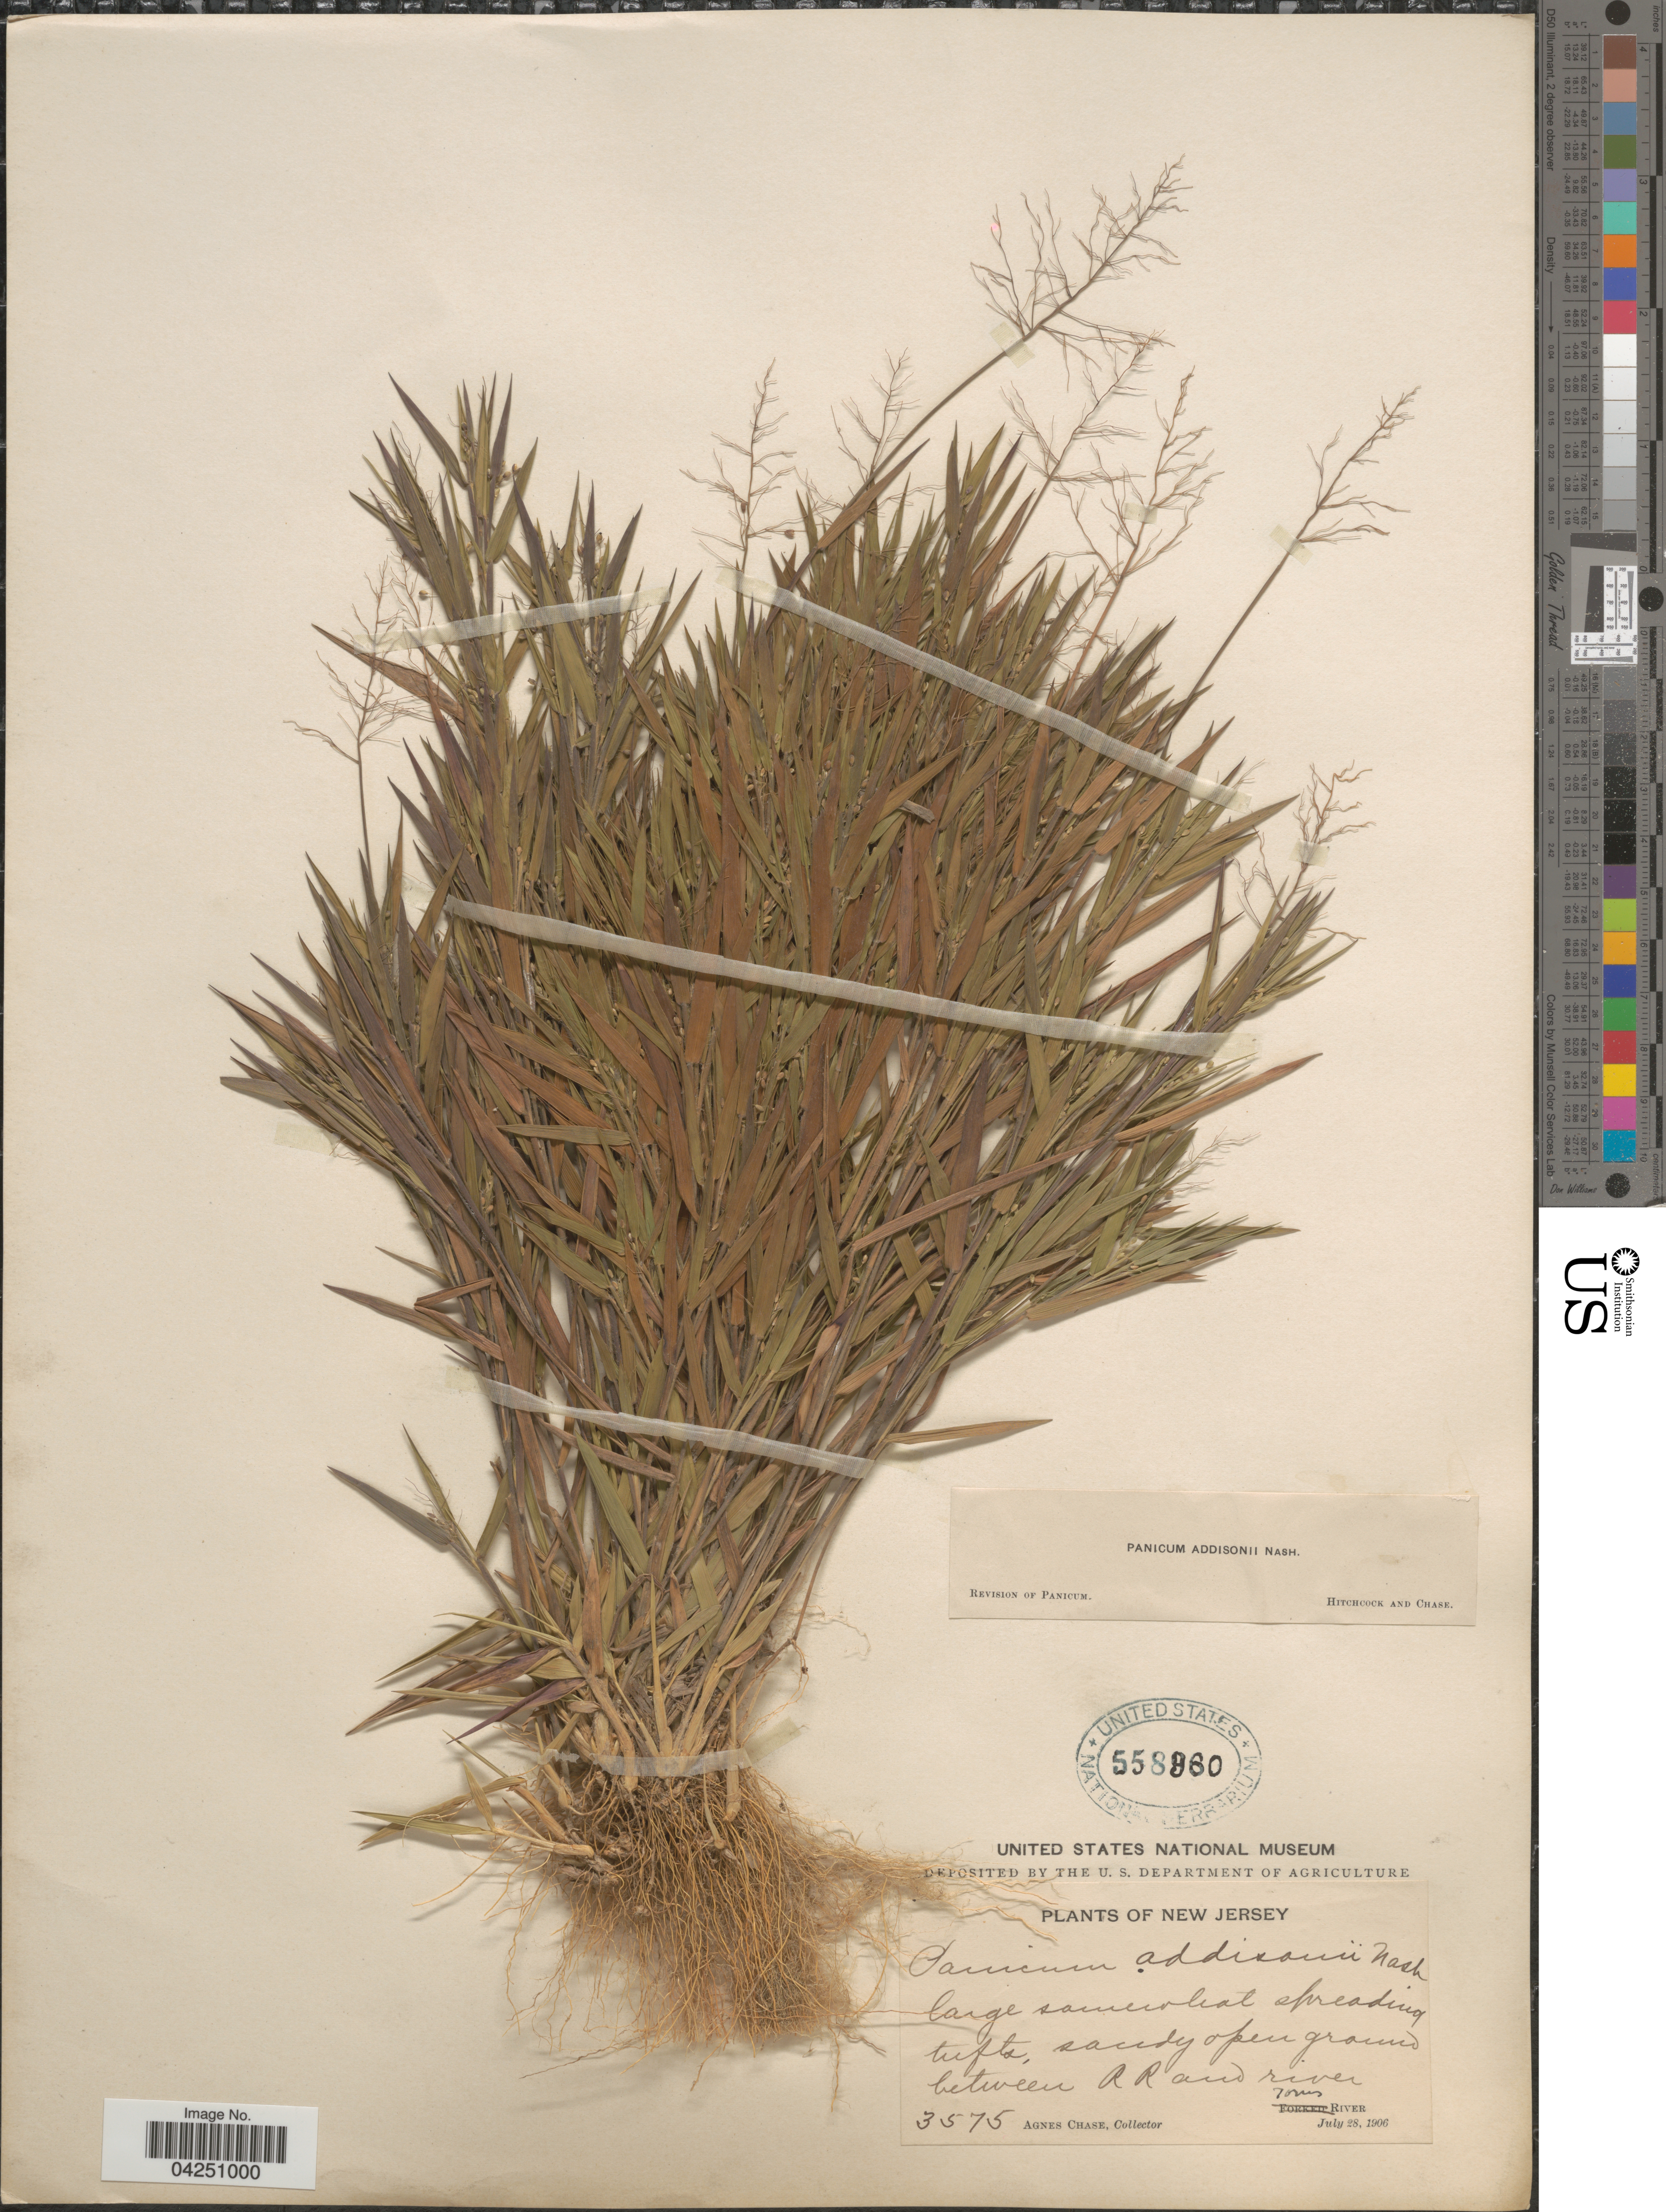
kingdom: Plantae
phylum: Tracheophyta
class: Liliopsida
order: Poales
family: Poaceae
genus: Dichanthelium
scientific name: Dichanthelium acuminatum var. acuminatum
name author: (Sw.) Gould & C.A. Clark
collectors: A. Chase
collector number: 3575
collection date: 1906-07-28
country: United States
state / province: New Jersey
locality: Sandy open ground between RR and river. Toms River.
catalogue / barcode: US 558960